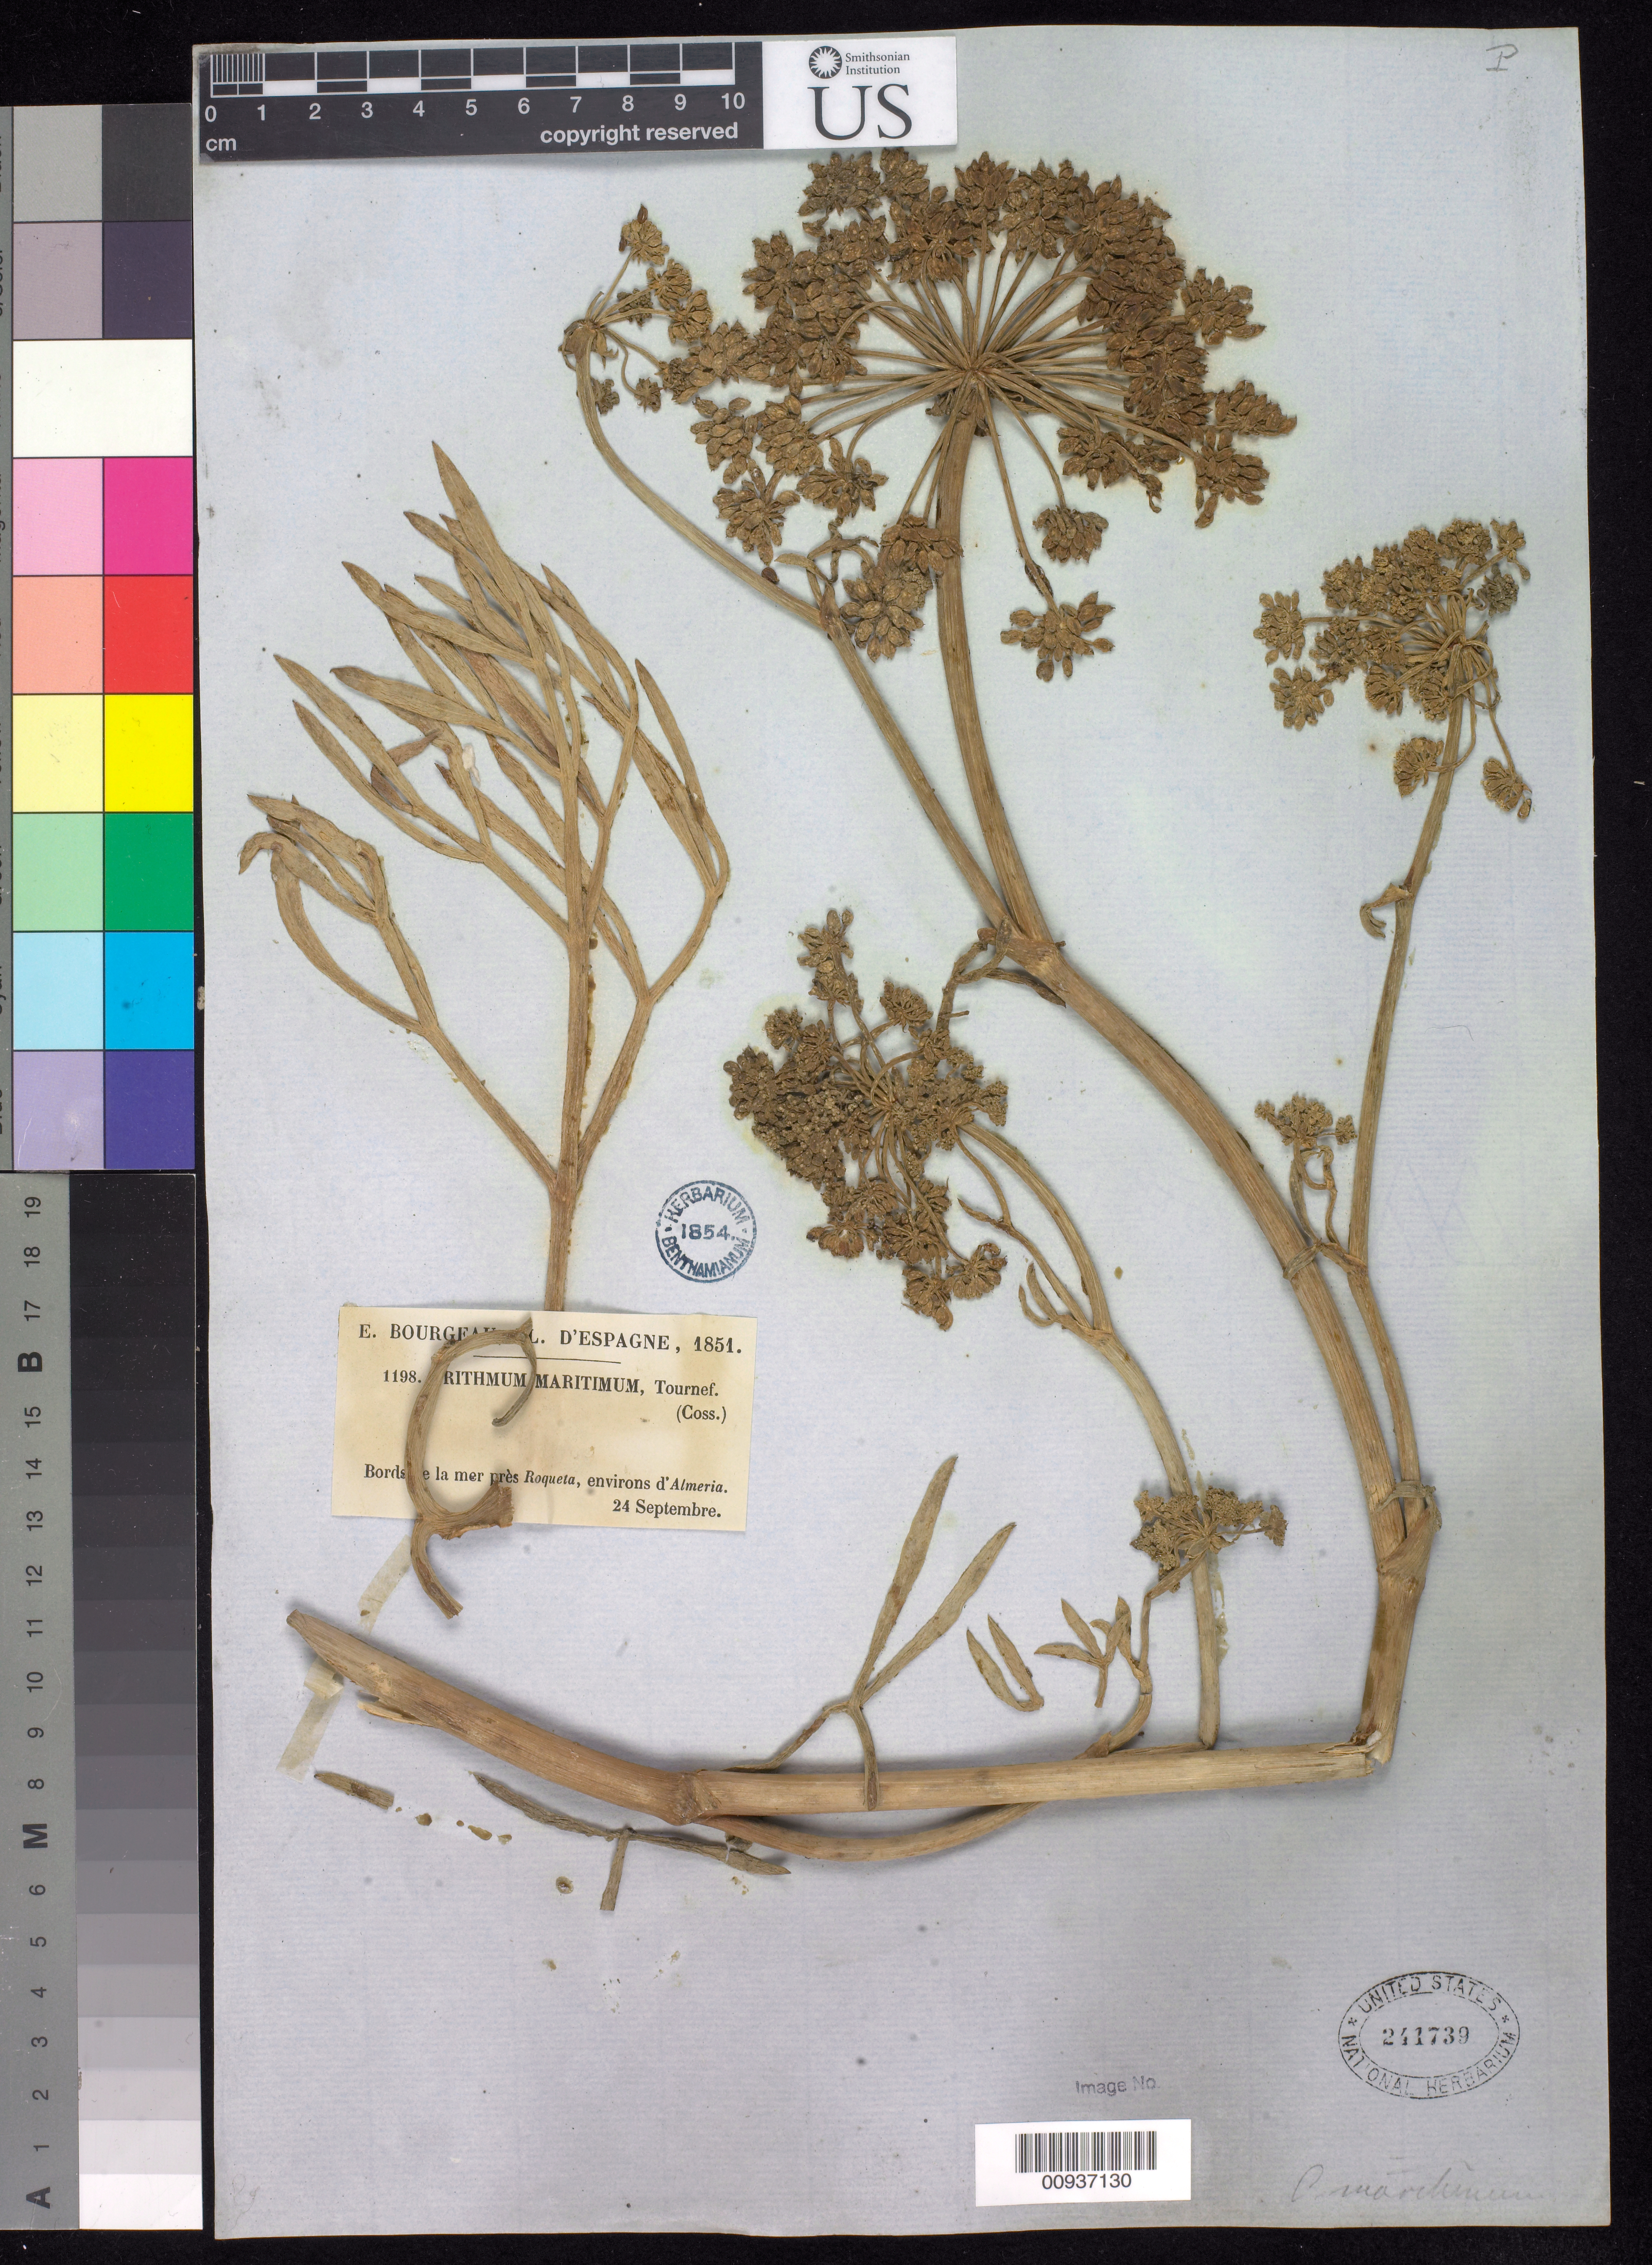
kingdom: Plantae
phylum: Tracheophyta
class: Magnoliopsida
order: Apiales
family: Apiaceae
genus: Crithmum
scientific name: Crithmum maritimum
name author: L.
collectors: E. Bourgeau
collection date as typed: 24 Sep 1851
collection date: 1851-09-24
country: Spain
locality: Bords de la mer pres Roqueta, environs d'Almeria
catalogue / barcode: US 241739